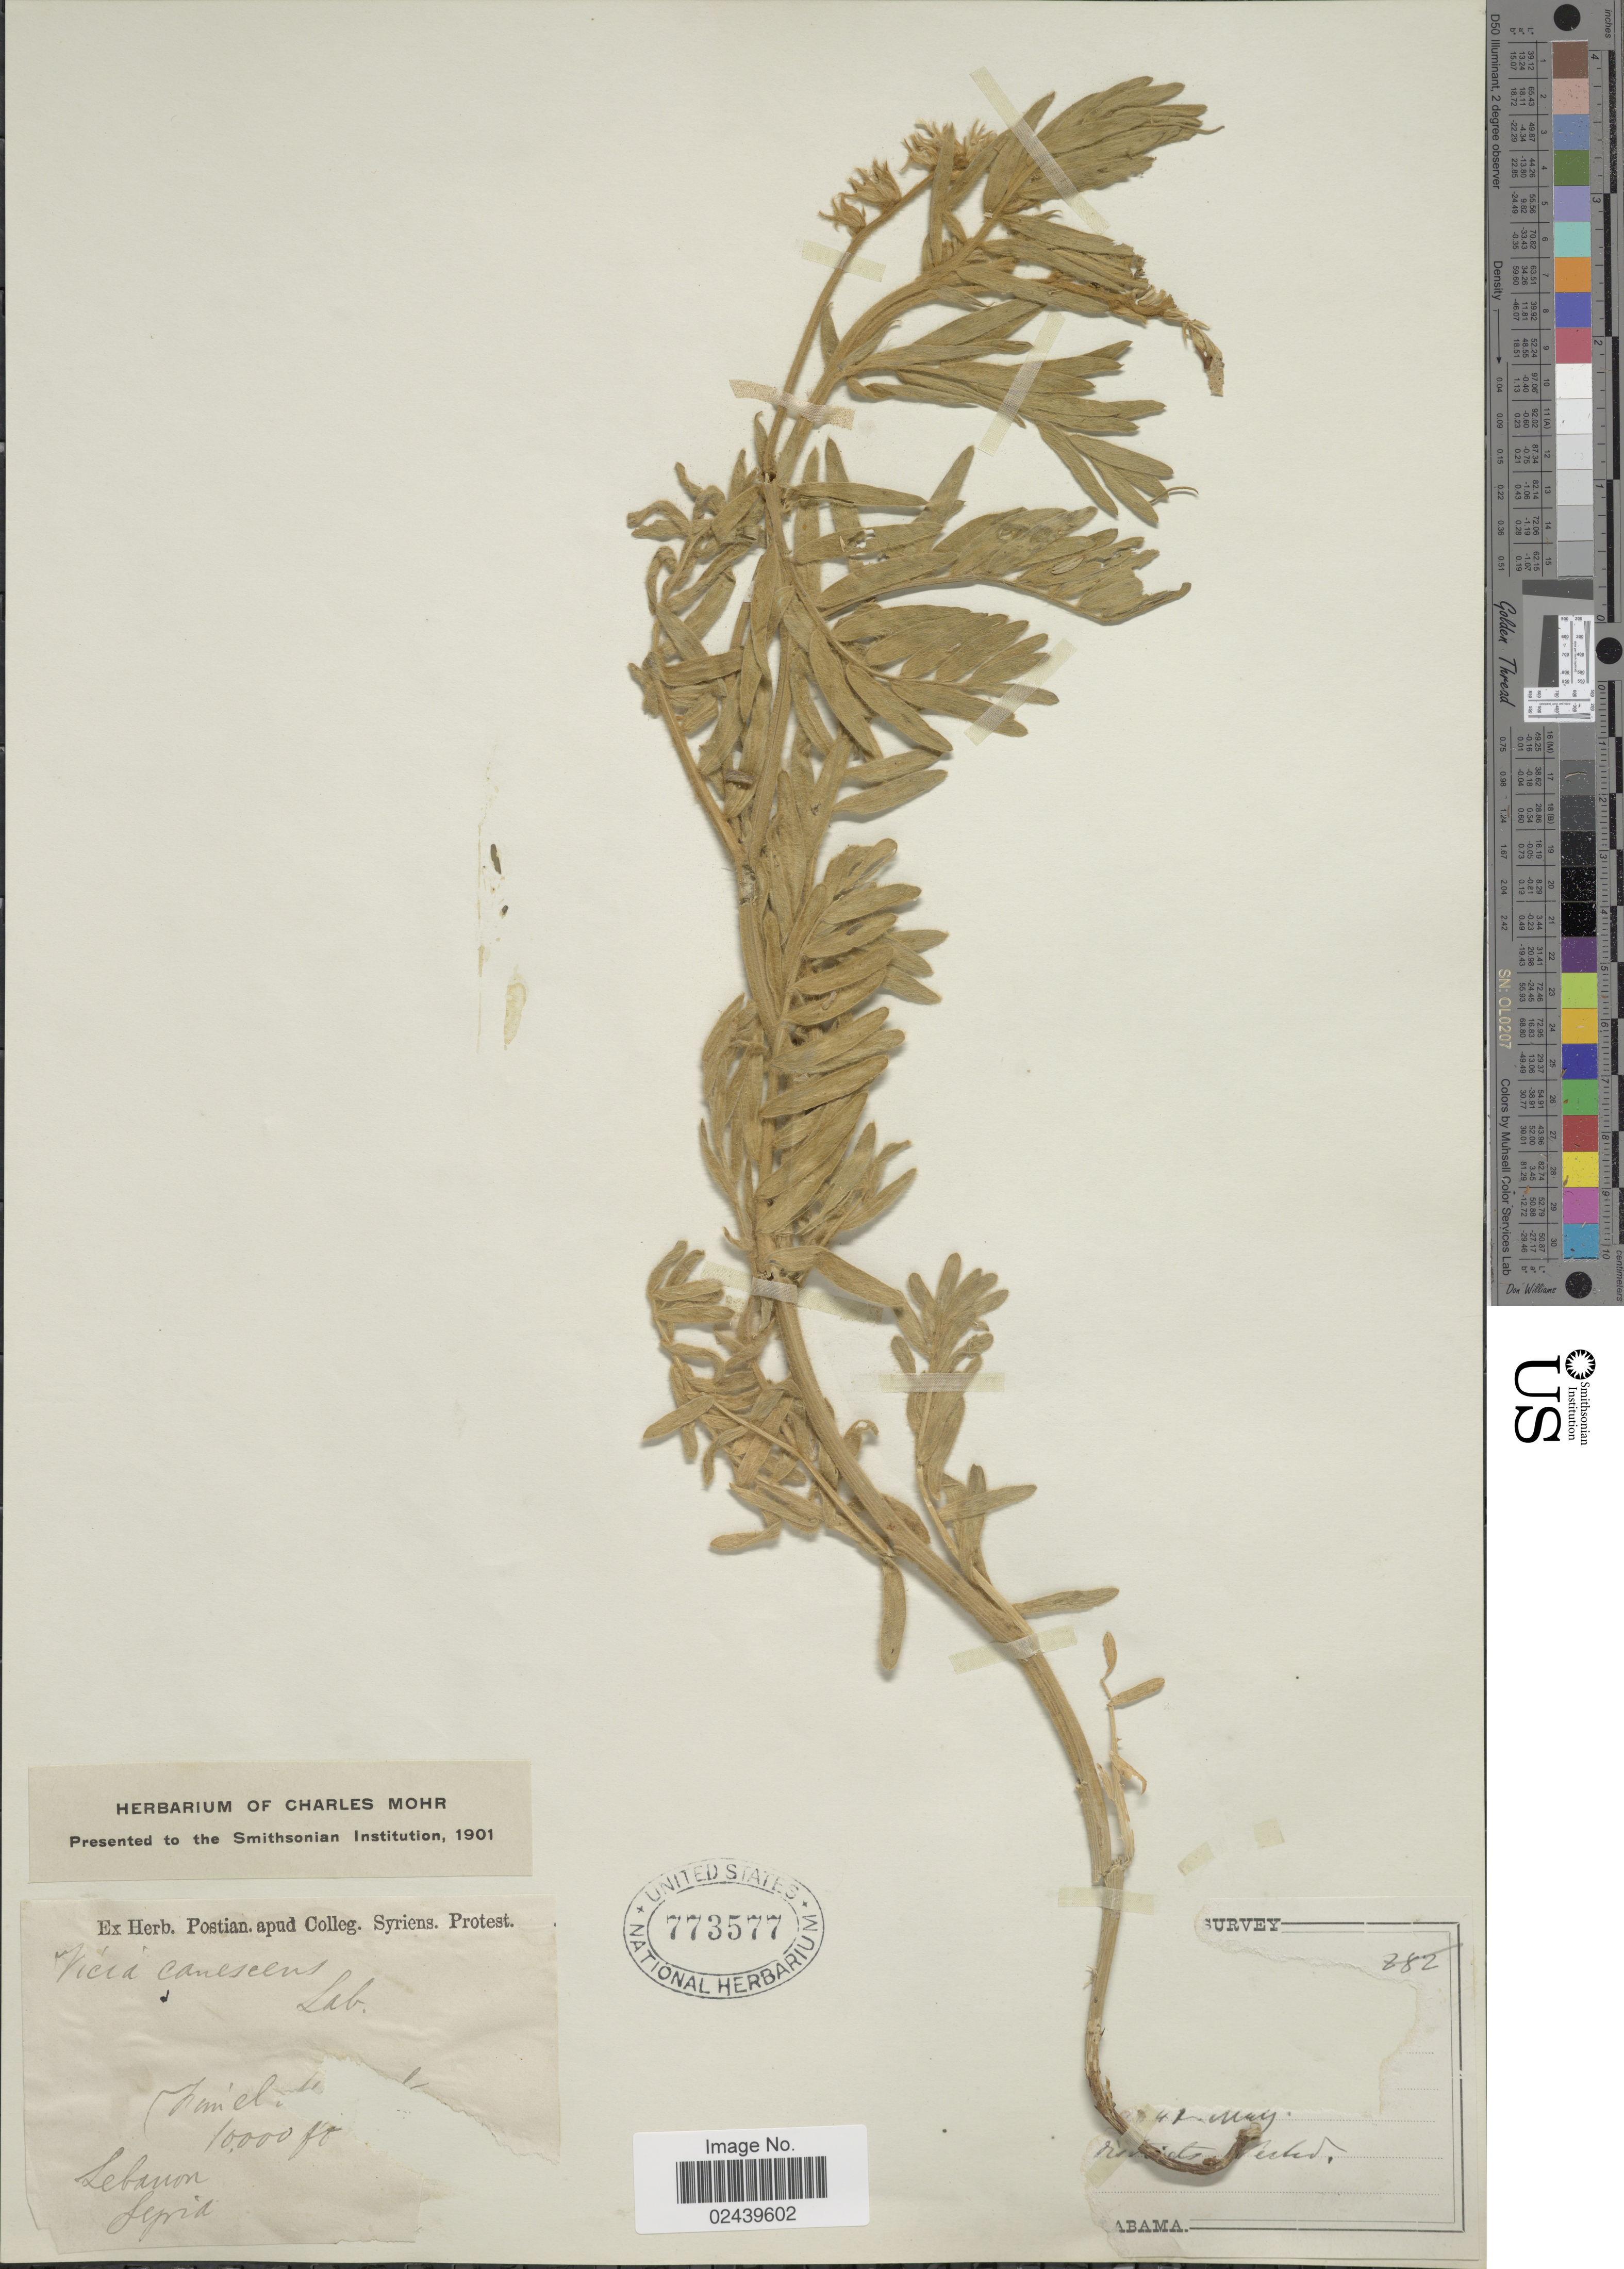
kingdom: Plantae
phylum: Tracheophyta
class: Magnoliopsida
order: Fabales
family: Fabaceae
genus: Vicia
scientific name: Vicia canescens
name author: Labill.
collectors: ex herb. Postian. apud Colleg. Syriens. Protest. USE "Fannie P. A. Shepard" (10308853) AS PRIMARY COLLECTOR INSTEAD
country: Lebanon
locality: Sepria. Daniel [interpreted]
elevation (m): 3048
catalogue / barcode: US 773577